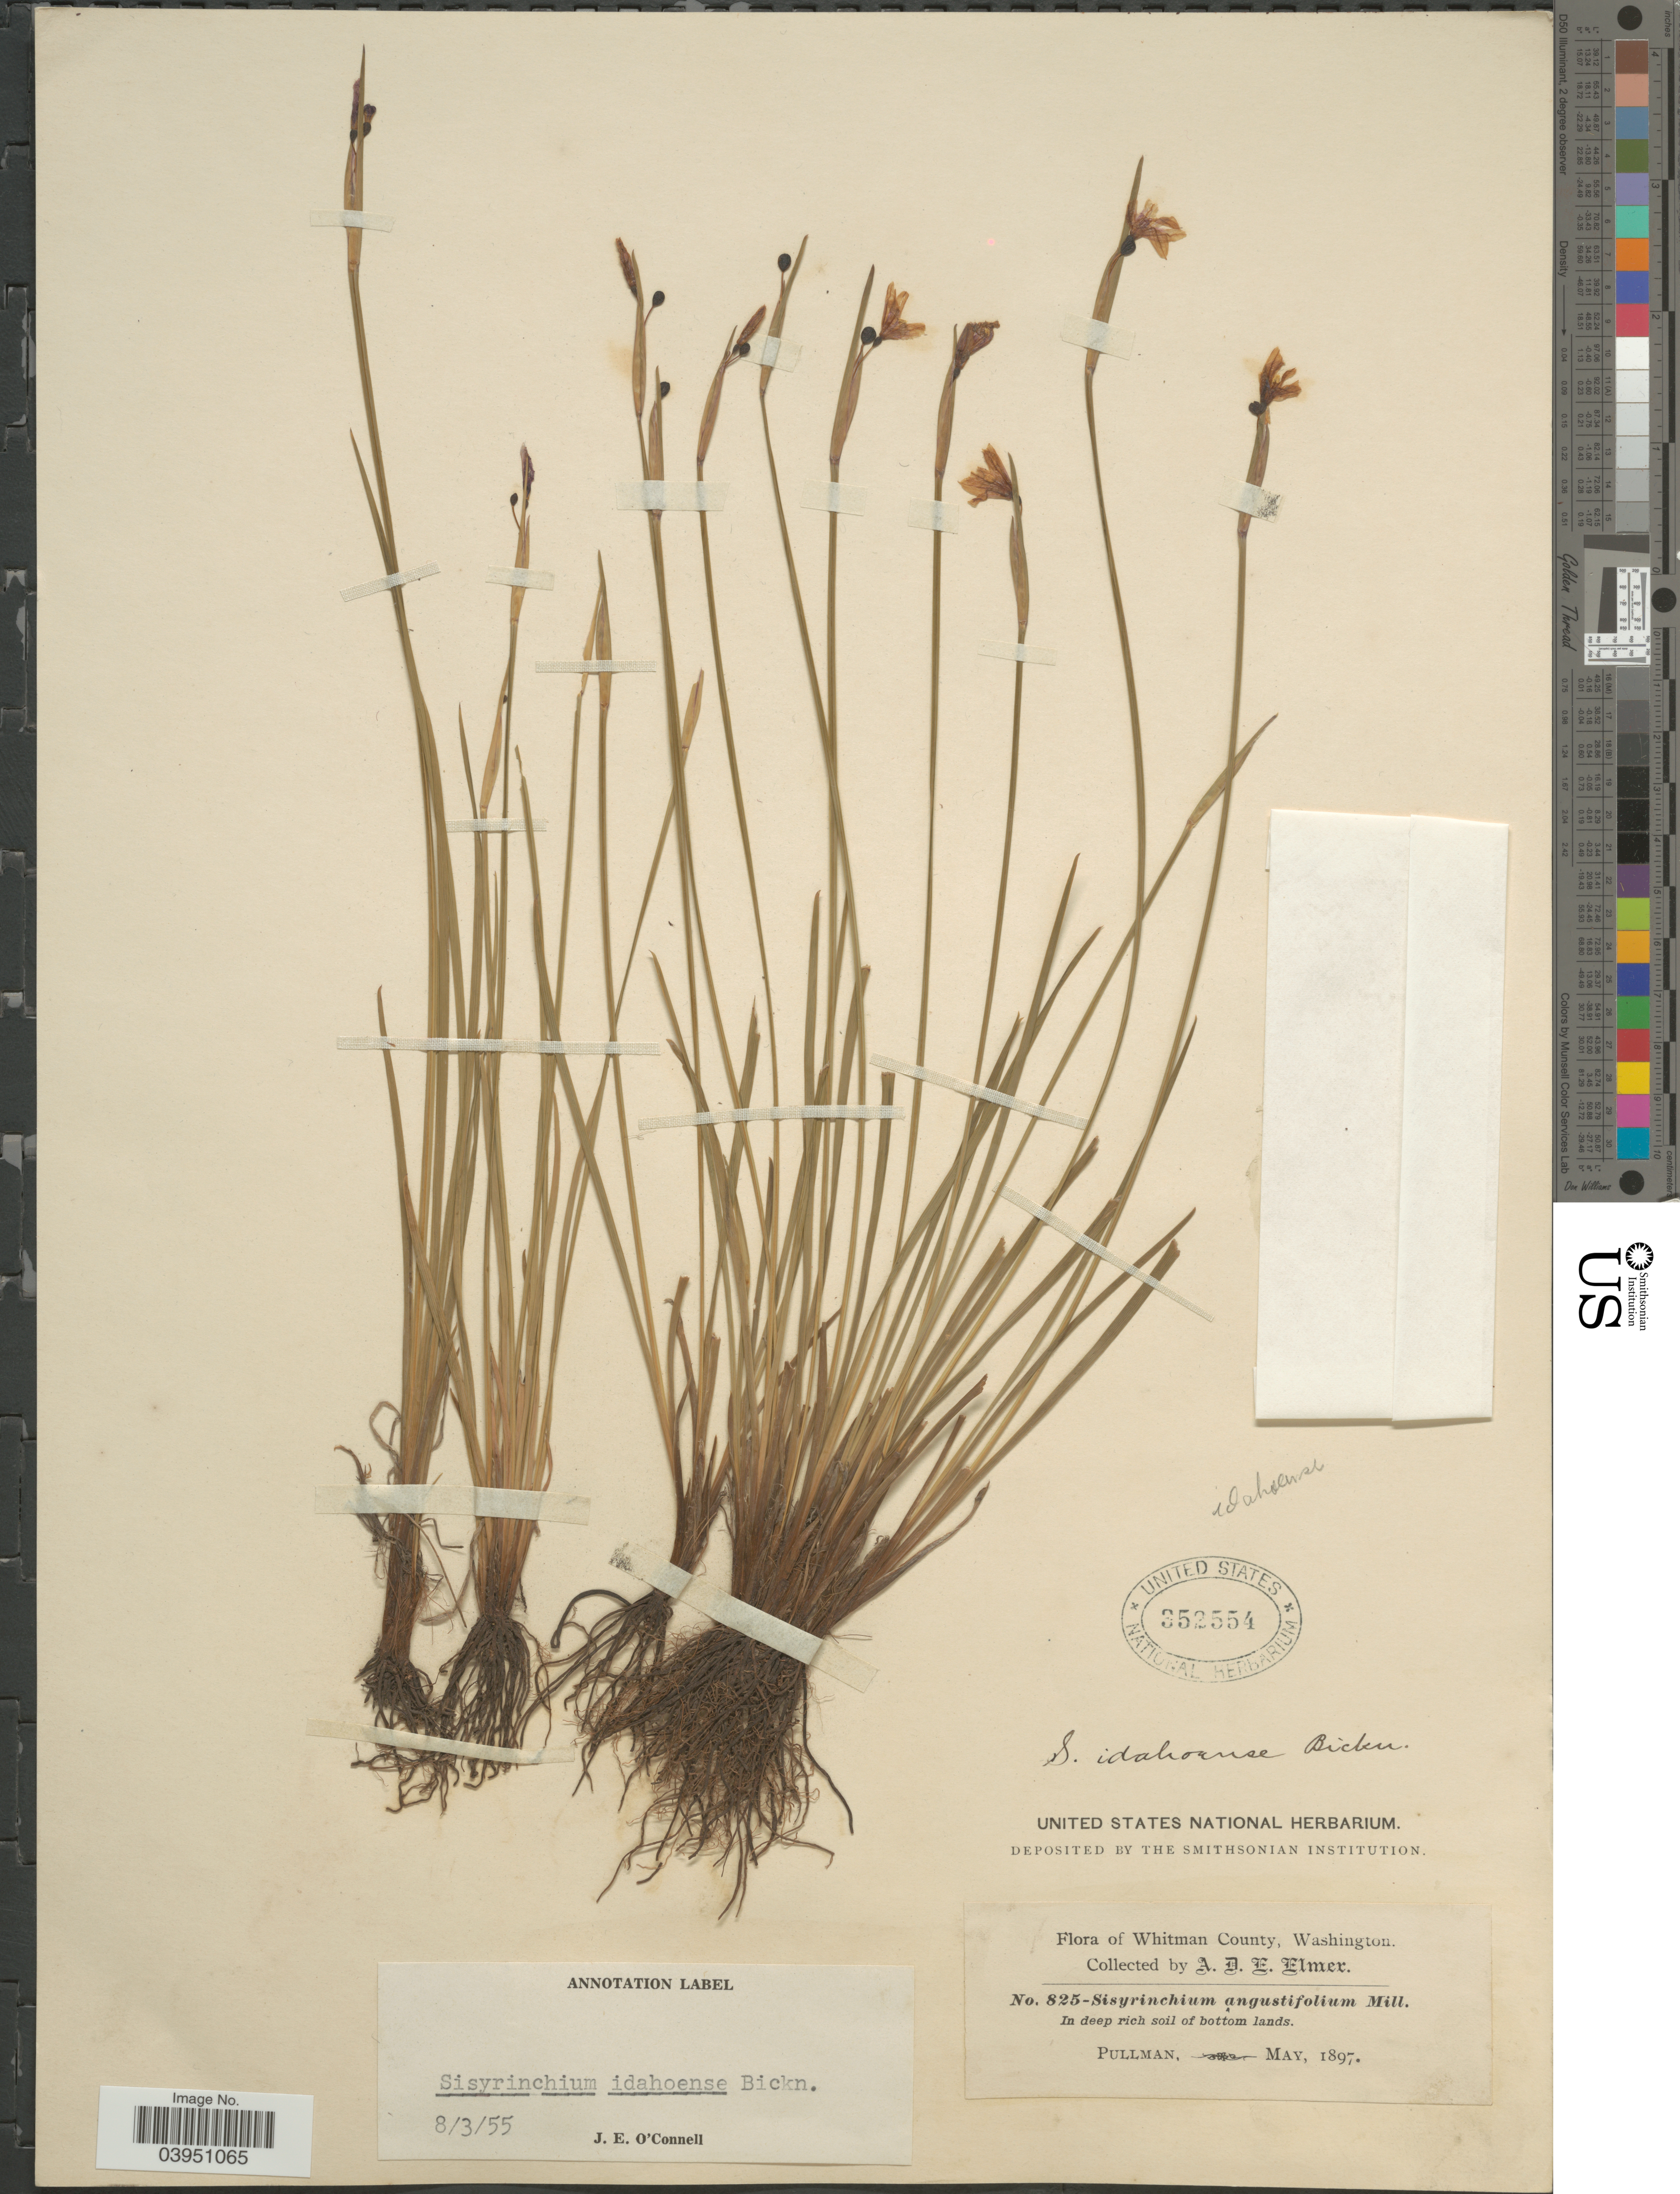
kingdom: Plantae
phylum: Tracheophyta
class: Liliopsida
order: Asparagales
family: Iridaceae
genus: Sisyrinchium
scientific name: Sisyrinchium idahoense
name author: E.P. Bicknell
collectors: A. D. E. Elmer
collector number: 825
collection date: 1897-05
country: United States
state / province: Washington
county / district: Whitman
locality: Whitman County. In deep rich soil of bottom lands. Pullman.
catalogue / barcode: US 352554